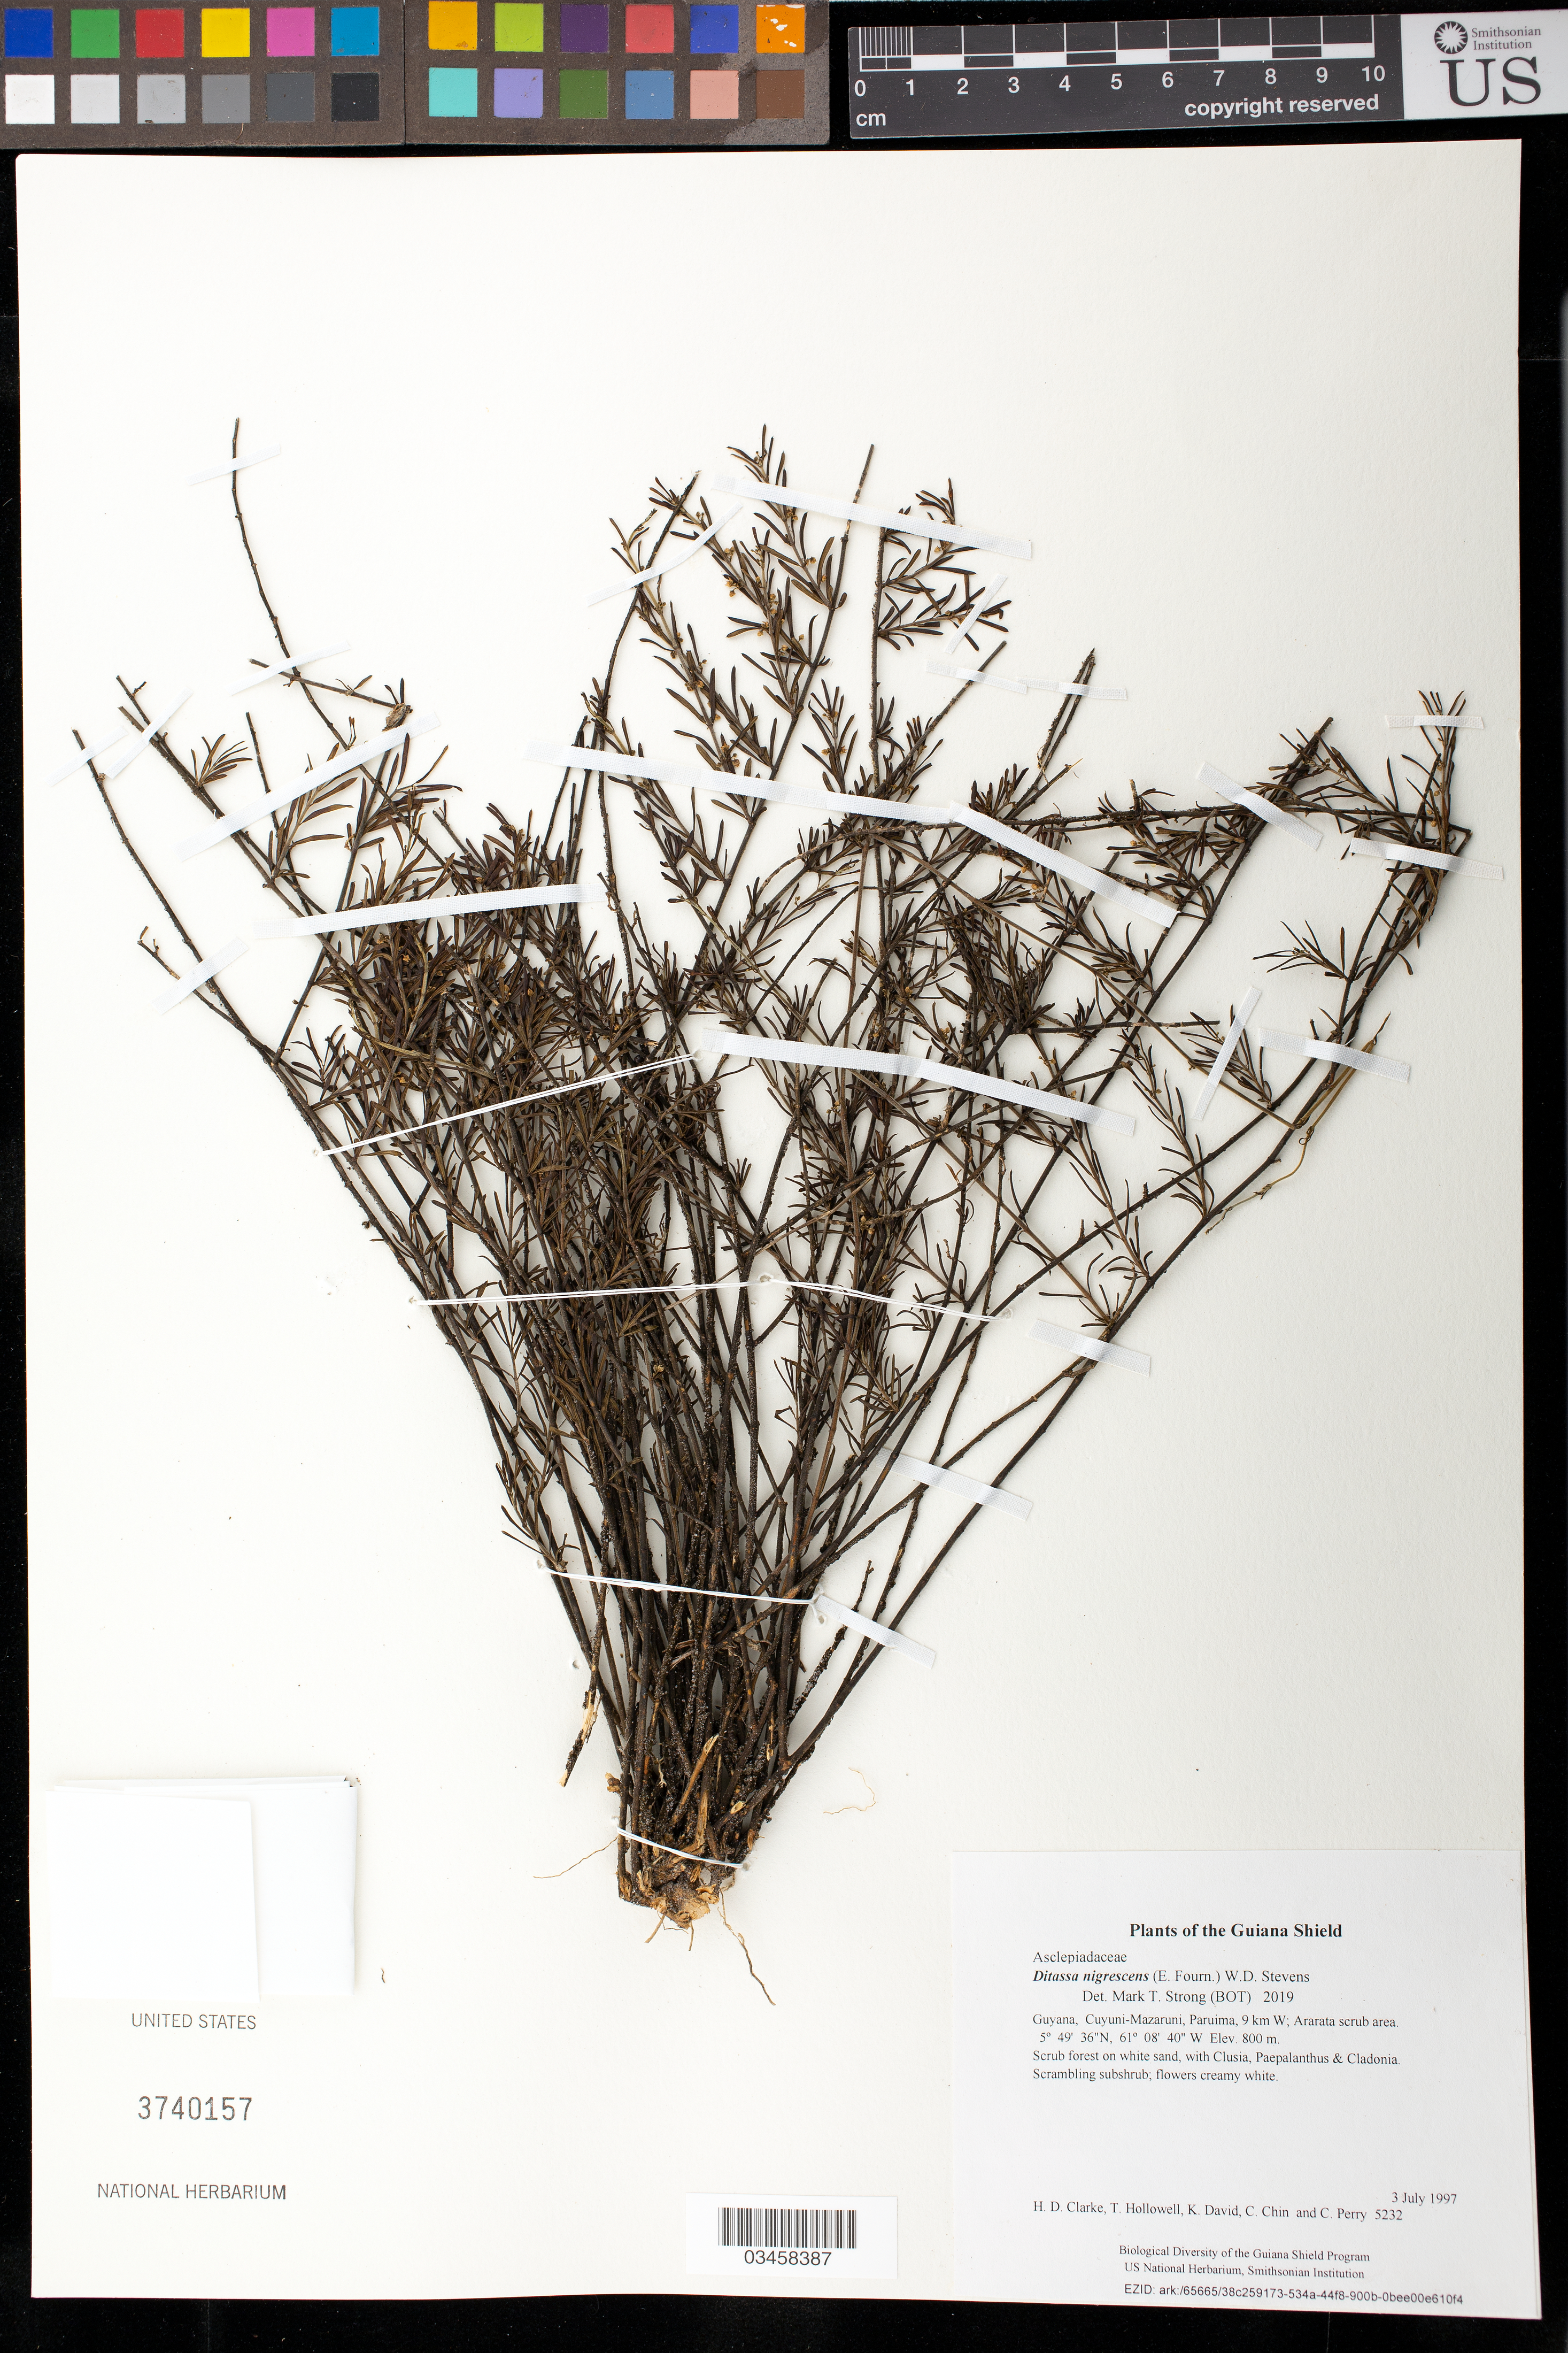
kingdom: Plantae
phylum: Tracheophyta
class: Magnoliopsida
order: Gentianales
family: Apocynaceae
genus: Ditassa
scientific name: Ditassa nigrescens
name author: (E. Fourn.) W.D. Stevens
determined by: Strong, Mark T., (BOT), Smithsonian Institution - National Museum of Natural History (UNITED STATES)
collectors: H. D. Clarke, T. Hollowell, K. David, C. Chin & C. Perry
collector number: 5232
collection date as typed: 3 July 1997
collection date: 1997-07-03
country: Guyana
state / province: Cuyuni-Mazaruni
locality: Paruima, 9 km W; Ararata scrub area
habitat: Scrub forest on white sand, with Clusia, Paepalanthus & Cladonia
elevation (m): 800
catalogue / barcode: US 3740157